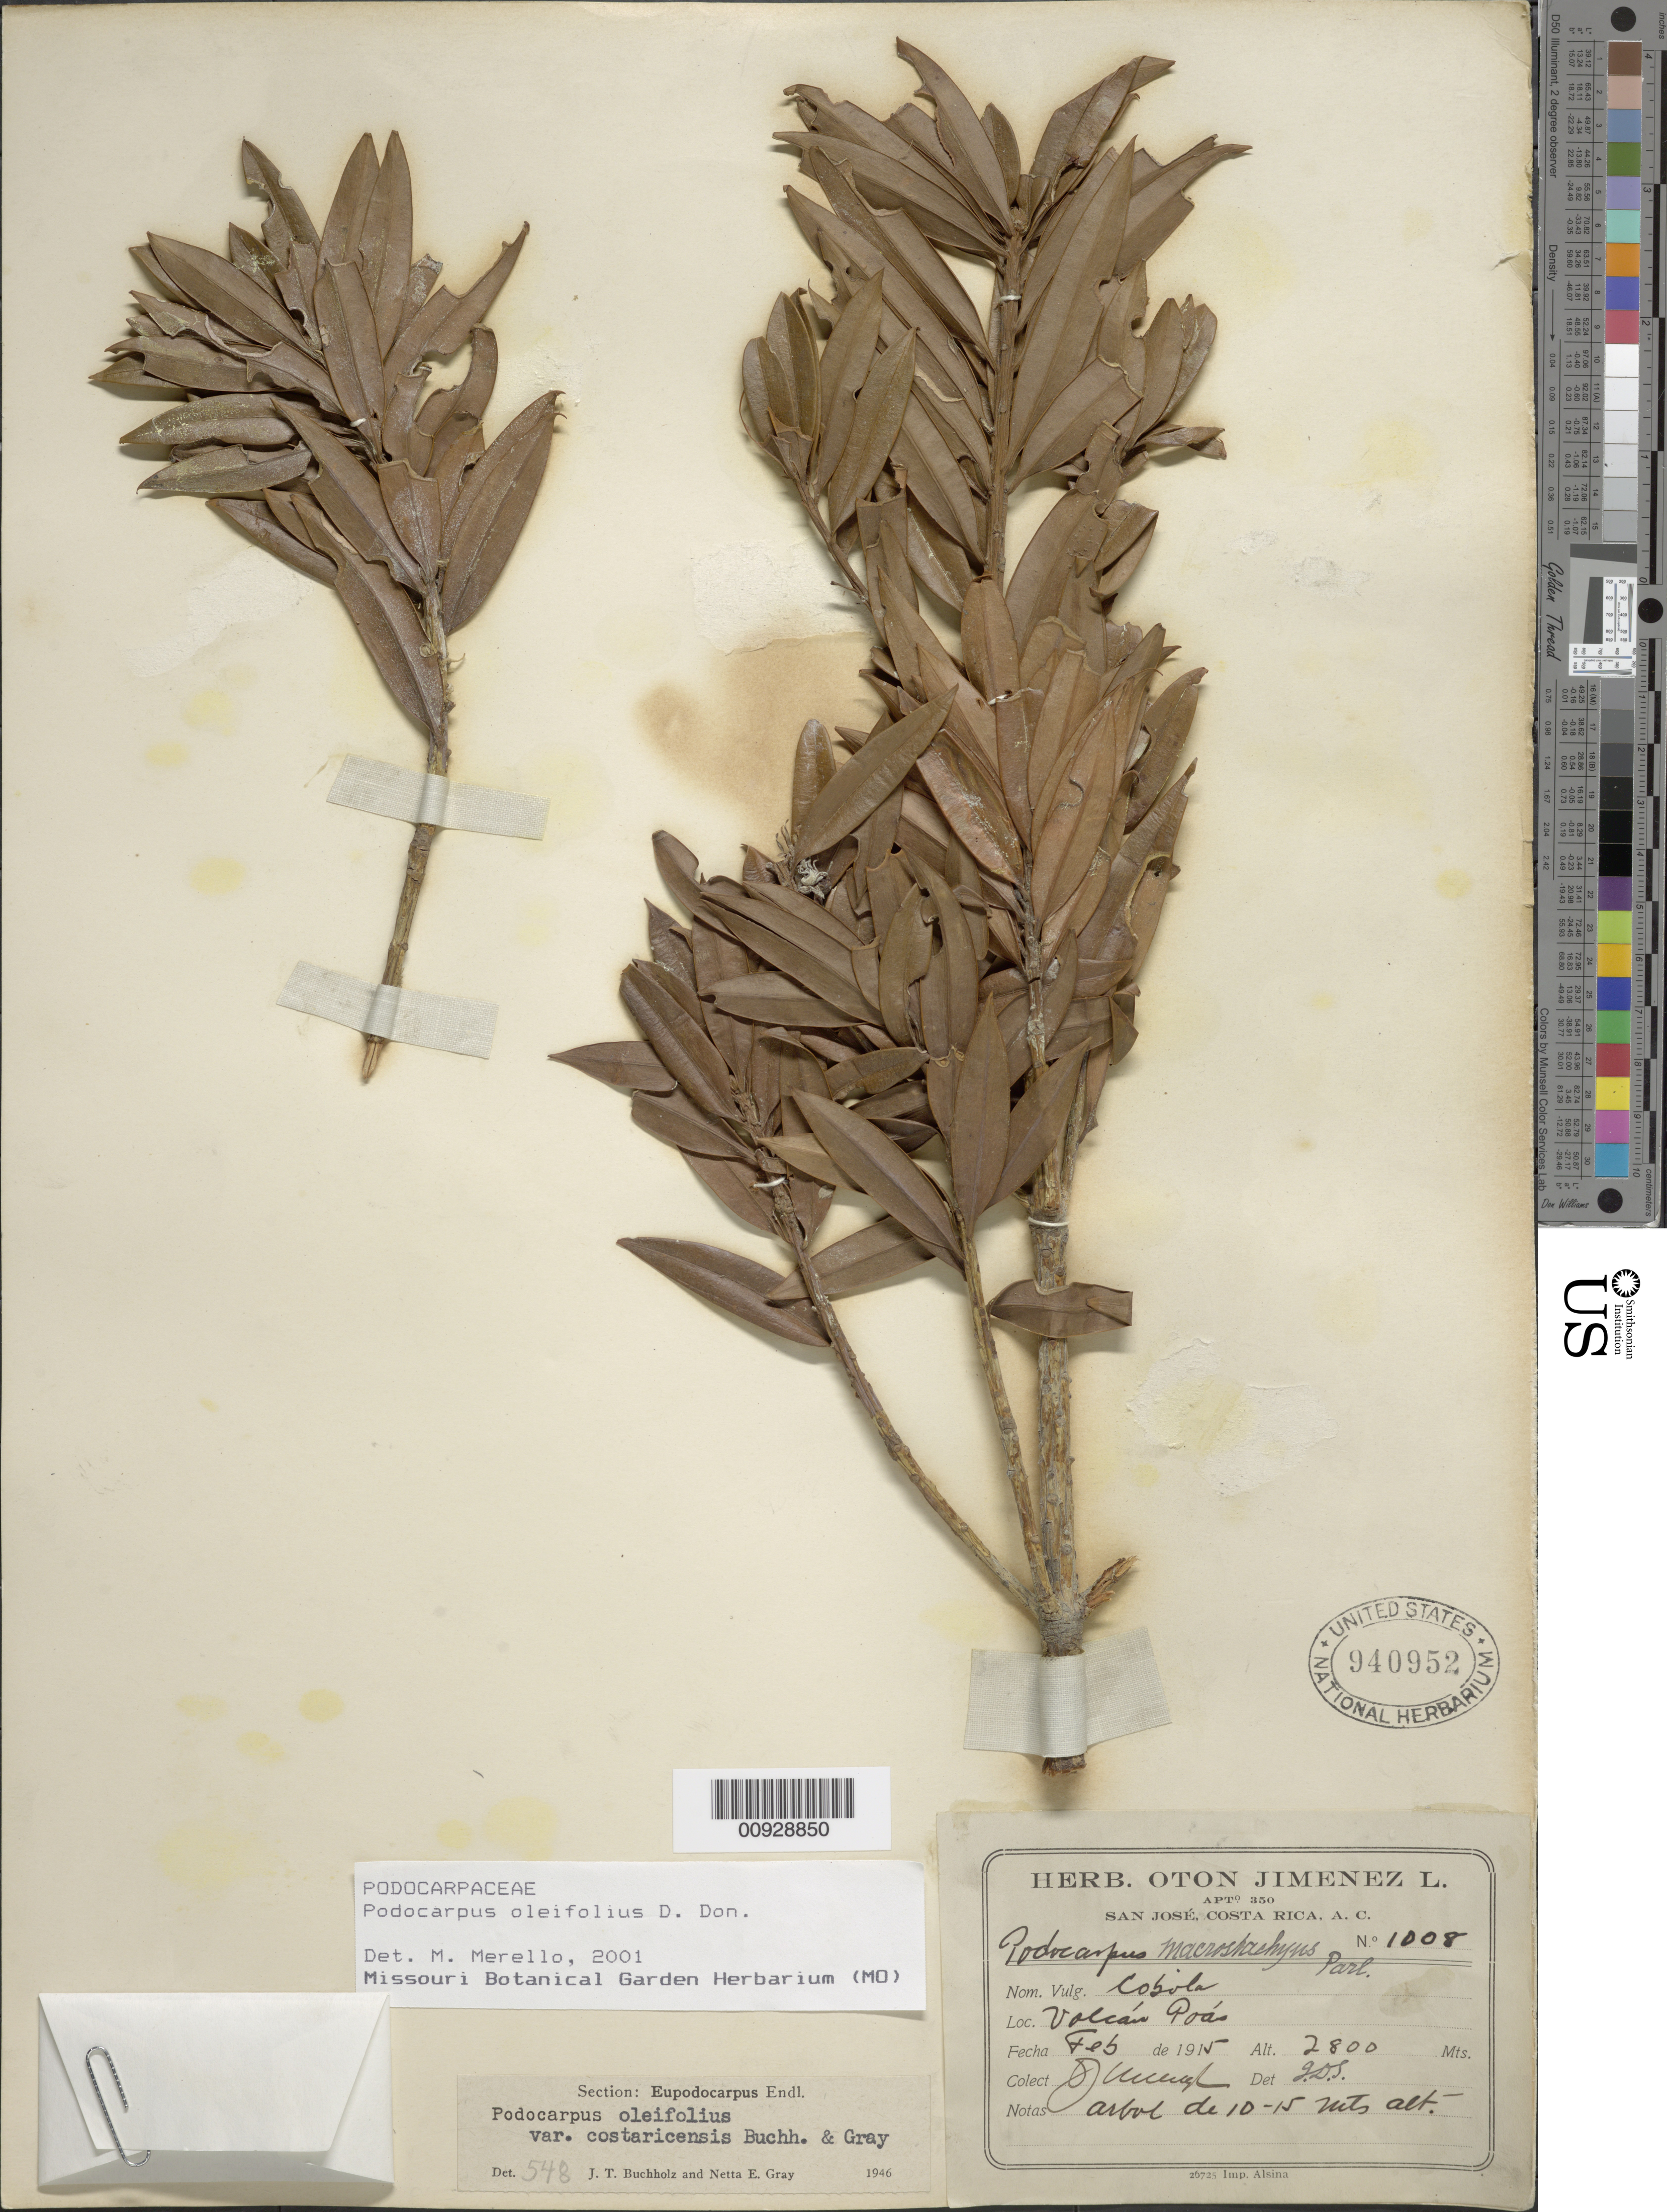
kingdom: Plantae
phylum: Tracheophyta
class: Pinopsida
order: Pinales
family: Podocarpaceae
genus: Podocarpus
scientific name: Podocarpus oleifolius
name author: D. Don ex Lamb.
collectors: O. Jimenez L.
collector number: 1008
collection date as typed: Feb 1915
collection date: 1915-02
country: Costa Rica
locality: Volcán Poás.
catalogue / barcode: US 940952